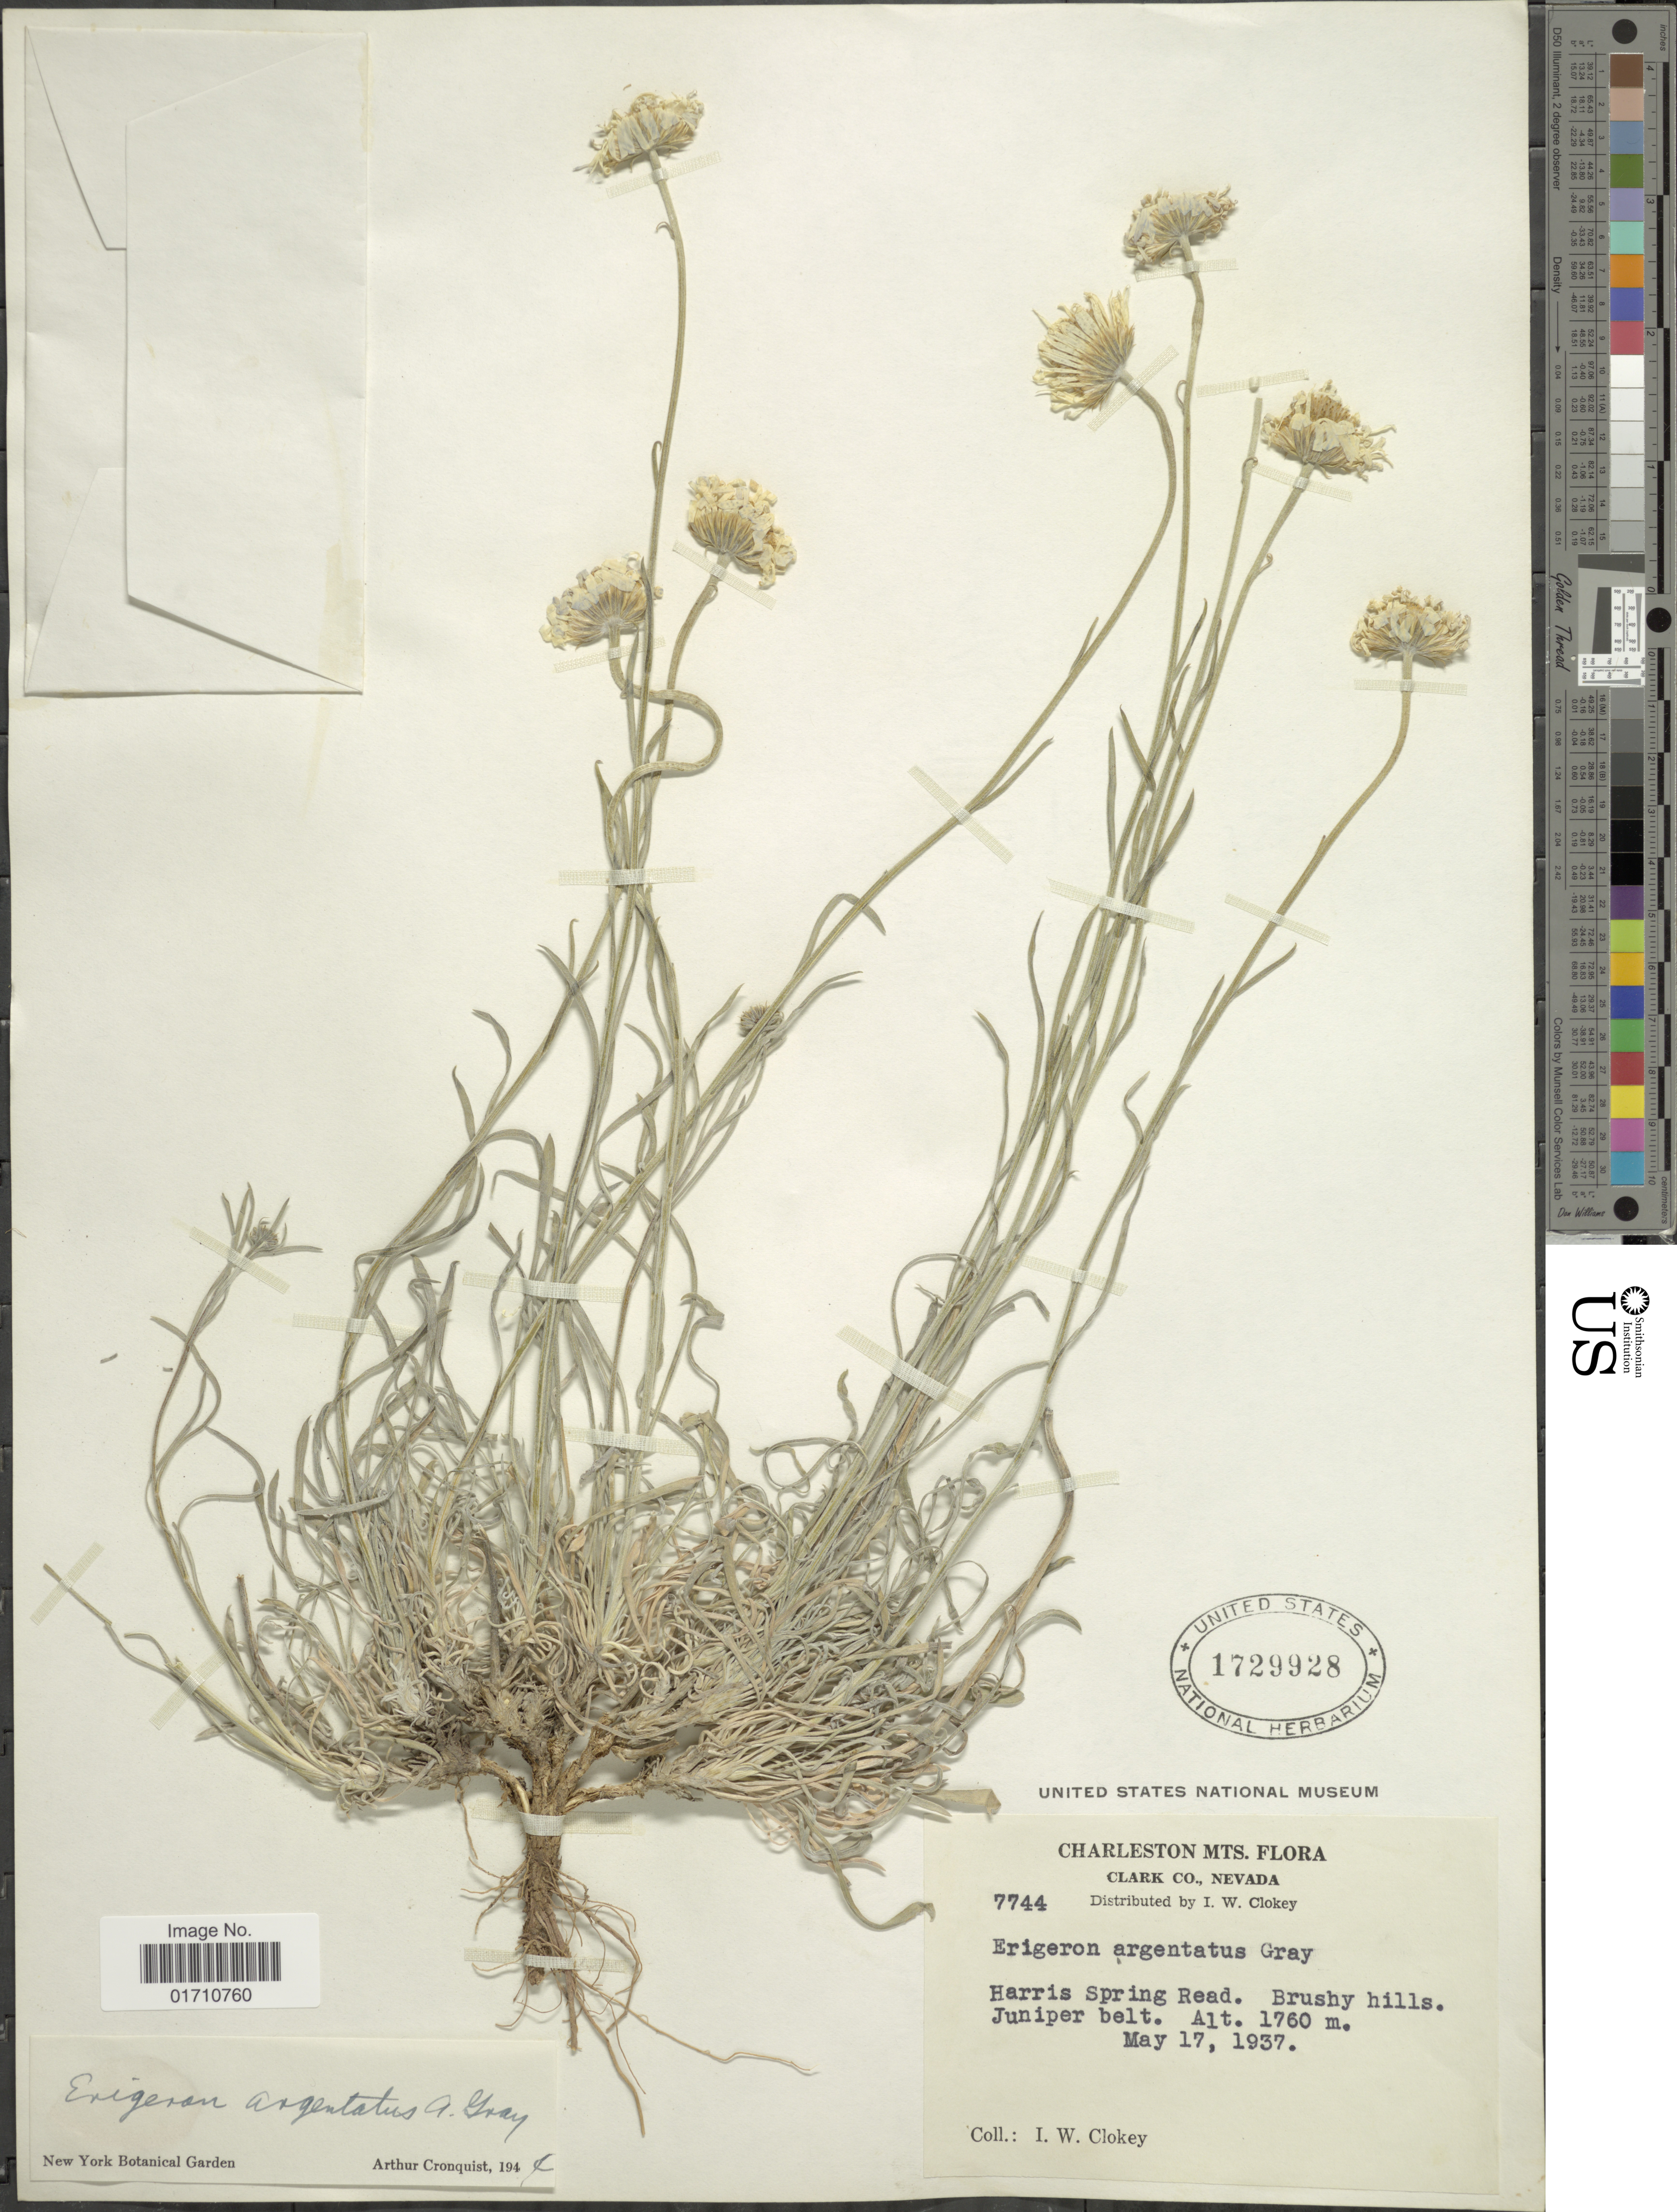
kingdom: Plantae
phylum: Tracheophyta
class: Magnoliopsida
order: Asterales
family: Asteraceae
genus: Erigeron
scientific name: Erigeron argentatus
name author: A. Gray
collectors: I. W. Clokey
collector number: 7744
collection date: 1937-05-17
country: United States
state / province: Nevada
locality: Charleston Mts, Clark Co., Harris Spring Read. Brushy hills. Juniper belt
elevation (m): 1760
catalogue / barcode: US 1729928